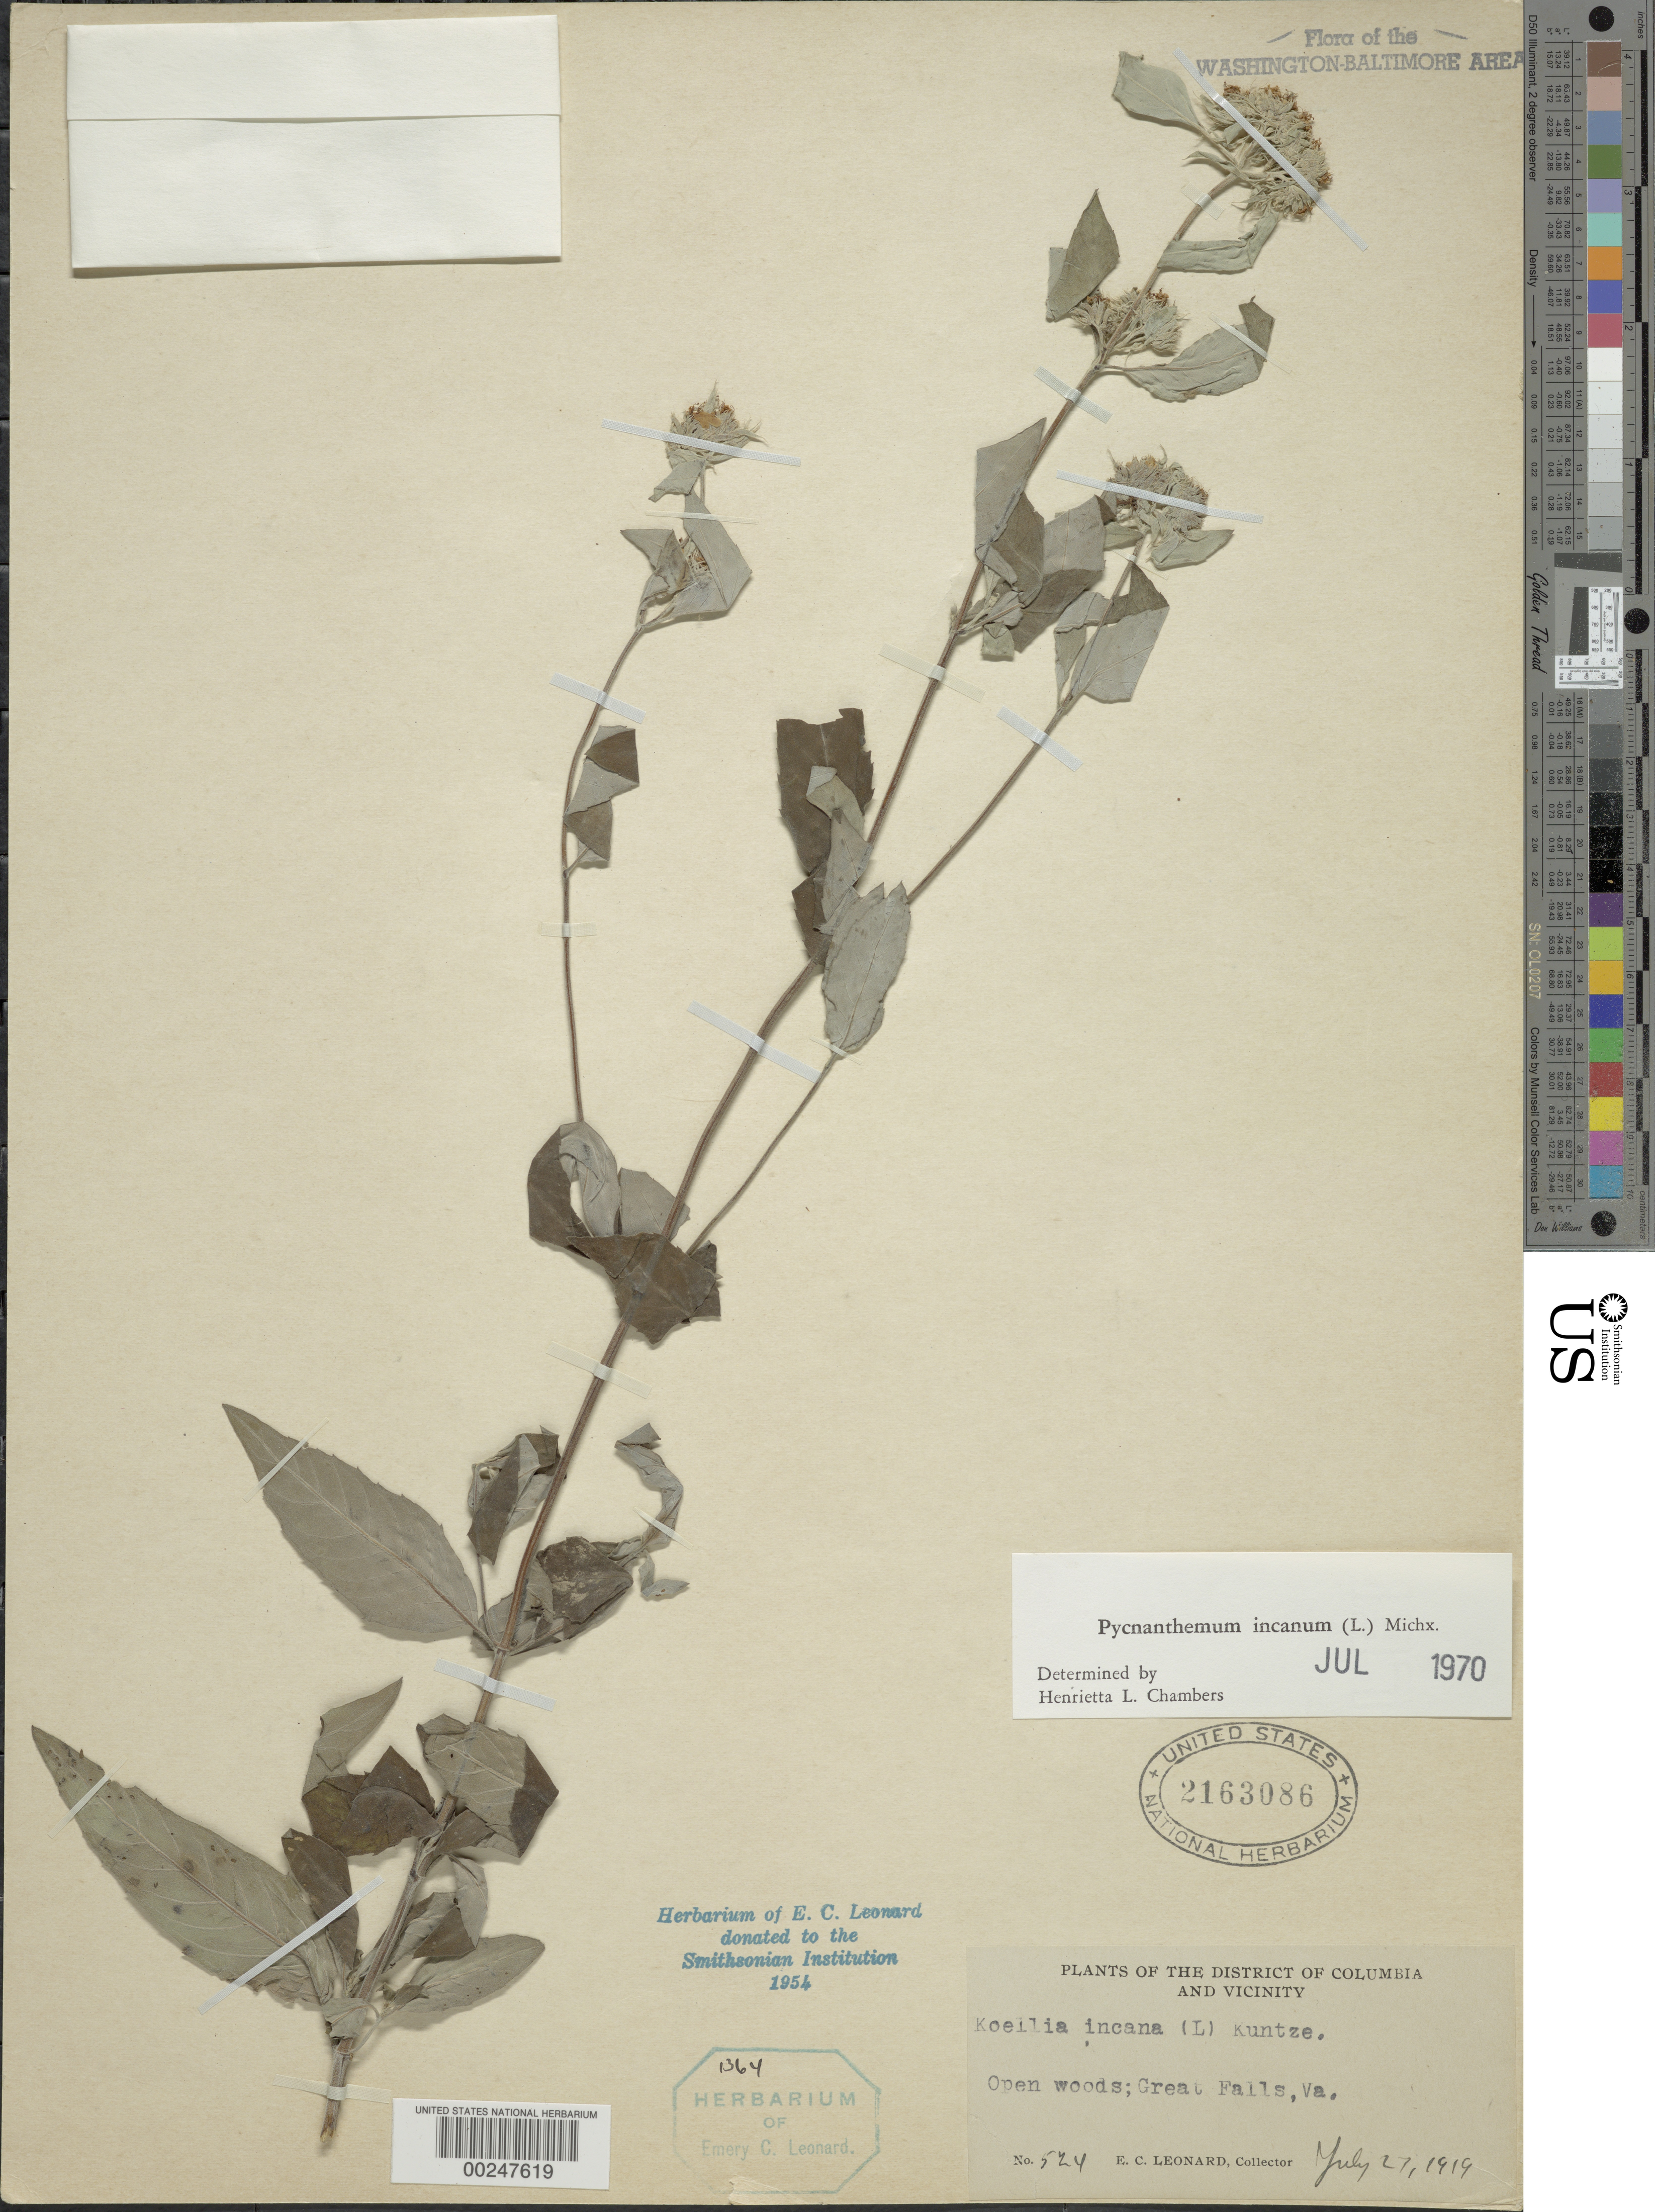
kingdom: Plantae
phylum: Tracheophyta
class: Magnoliopsida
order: Lamiales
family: Lamiaceae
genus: Pycnanthemum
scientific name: Pycnanthemum incanum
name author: (L.) Michx.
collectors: E. C. Leonard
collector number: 524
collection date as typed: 27 Jul 1919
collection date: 1919-07-27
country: United States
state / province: Virginia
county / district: Fairfax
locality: Great Falls C. and O. Canal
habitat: Open woods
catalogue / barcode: US 2163086